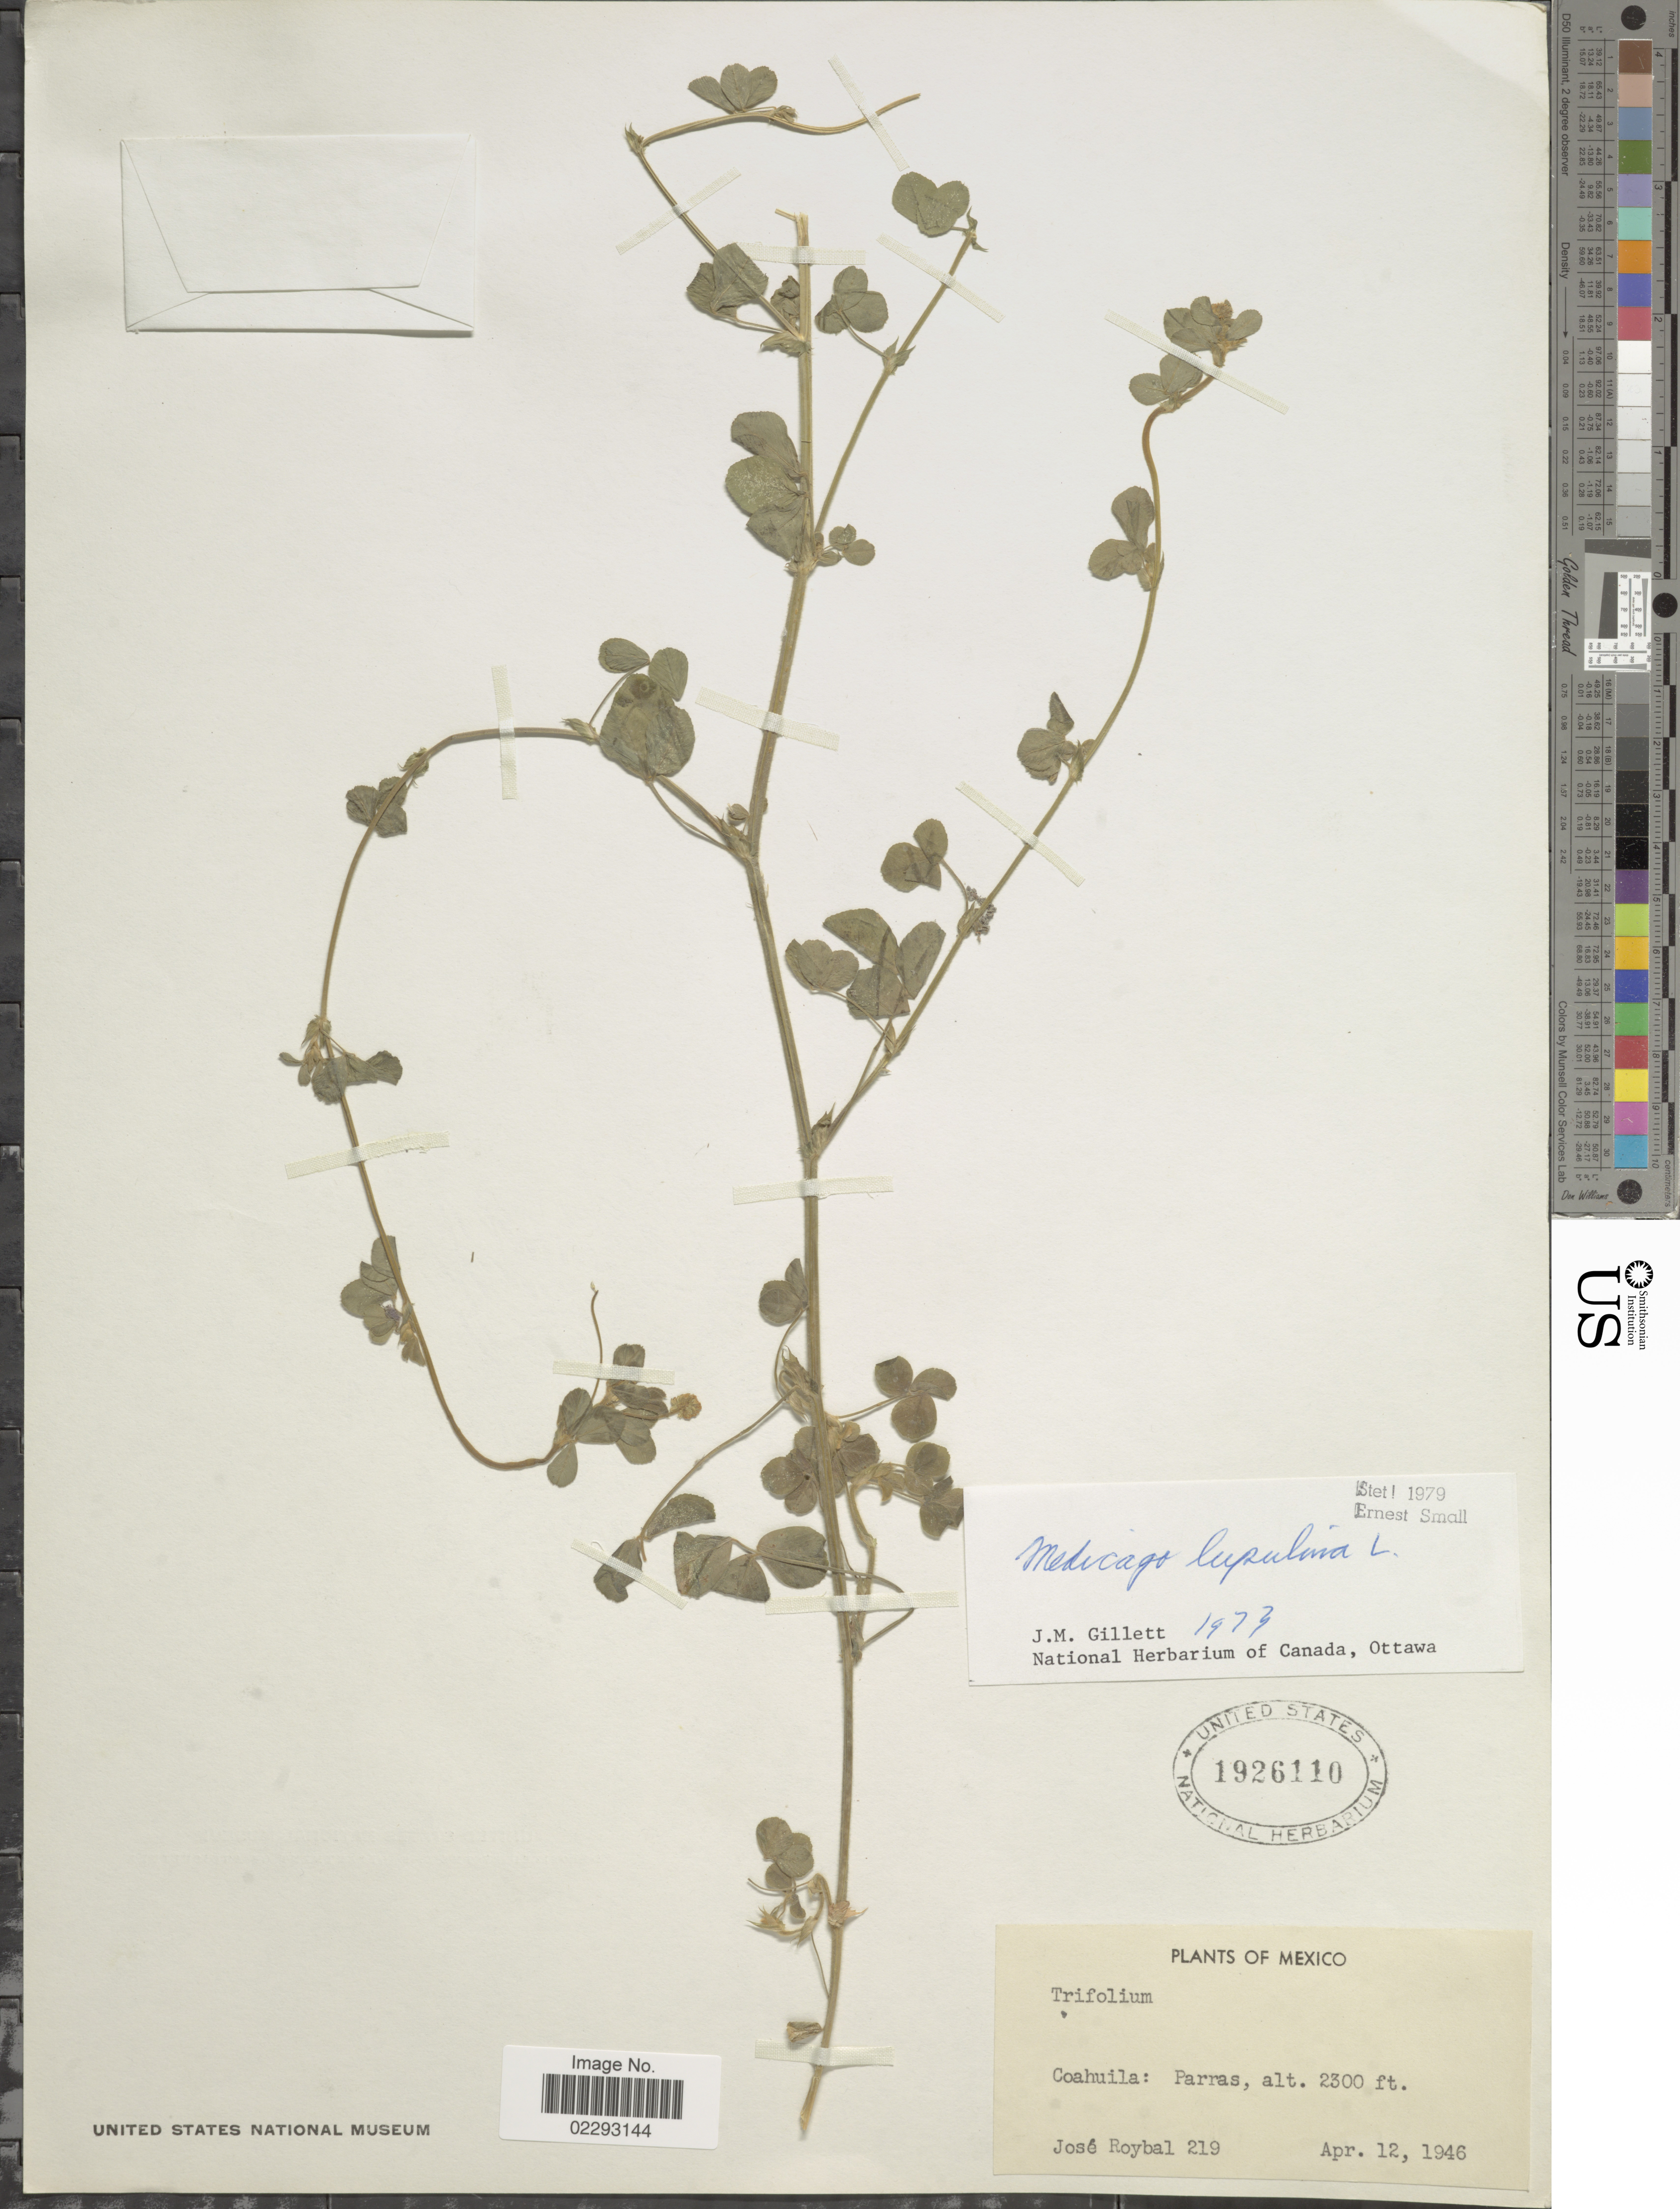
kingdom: Plantae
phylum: Tracheophyta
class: Magnoliopsida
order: Fabales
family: Fabaceae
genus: Medicago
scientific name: Medicago lupulina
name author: L.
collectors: J. Roybal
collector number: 219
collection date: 1946-04-12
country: Mexico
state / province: Coahuila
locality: Mexico, Coahuila: Parras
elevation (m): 701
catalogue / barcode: US 1926110